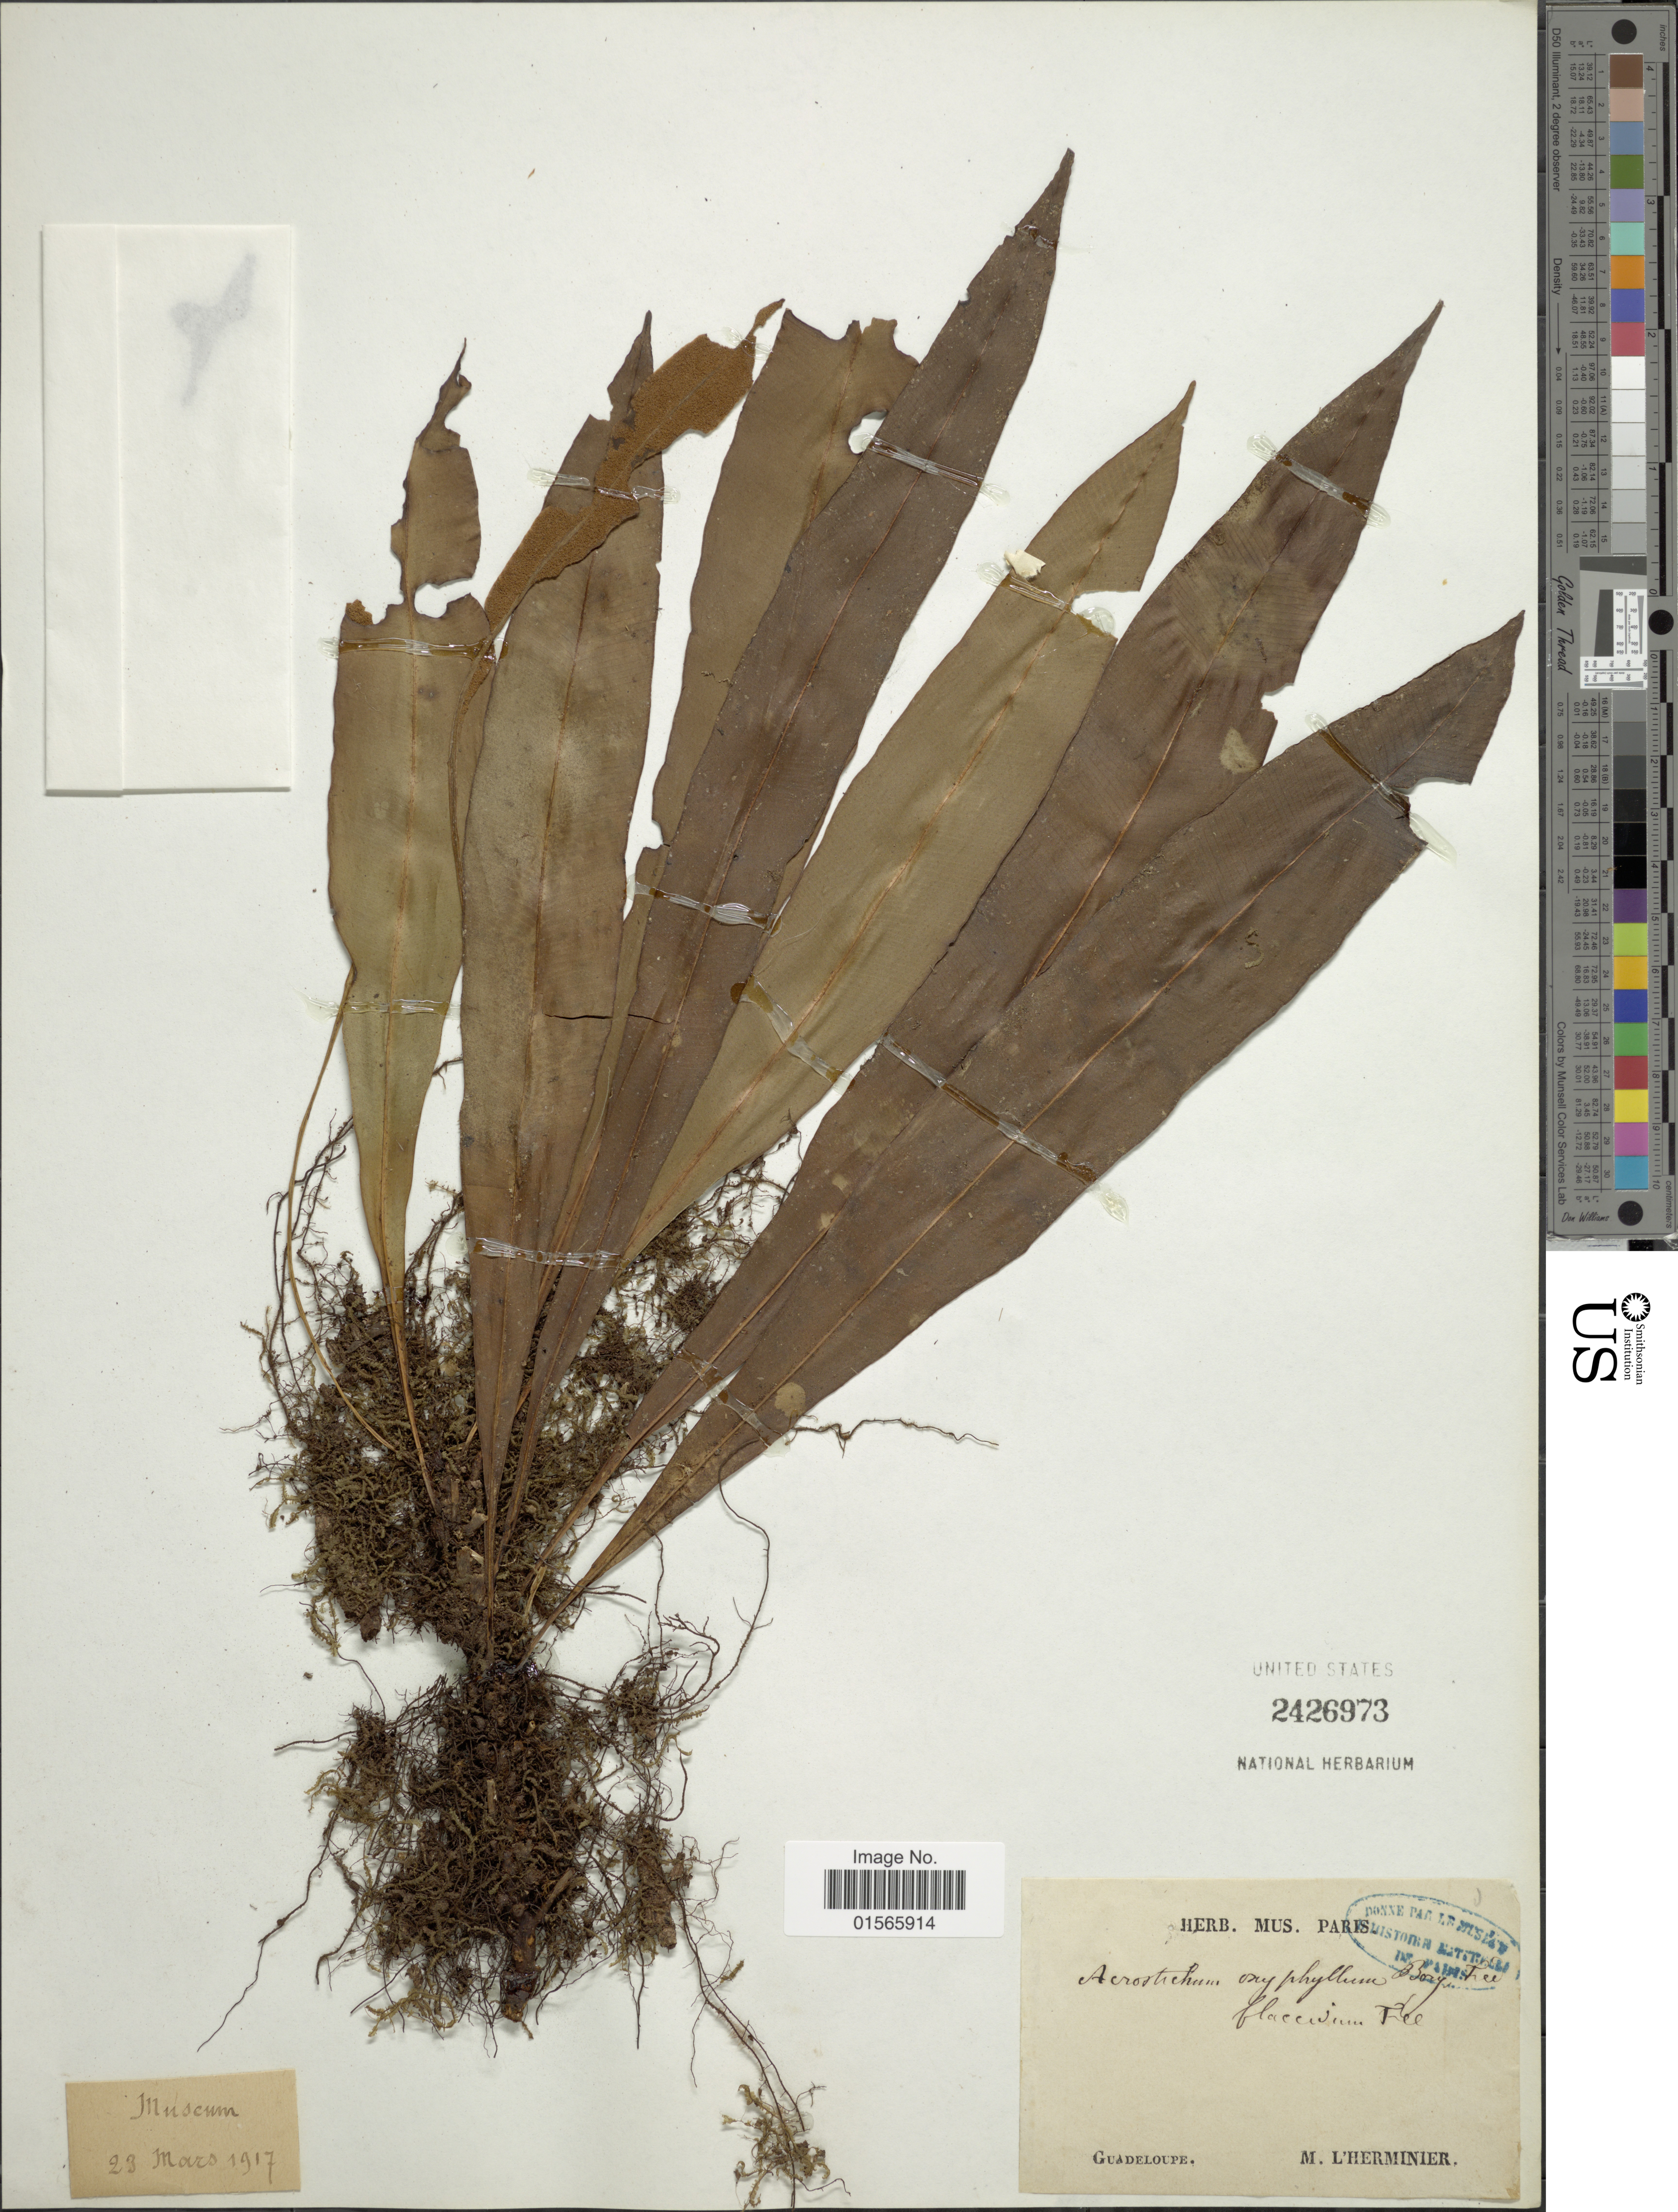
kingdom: Plantae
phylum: Tracheophyta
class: Polypodiopsida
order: Polypodiales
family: Dryopteridaceae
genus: Elaphoglossum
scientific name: Elaphoglossum rigidum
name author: (Aubl.) Urb.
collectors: M. L'Herminier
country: Guadeloupe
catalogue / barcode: US 2426973